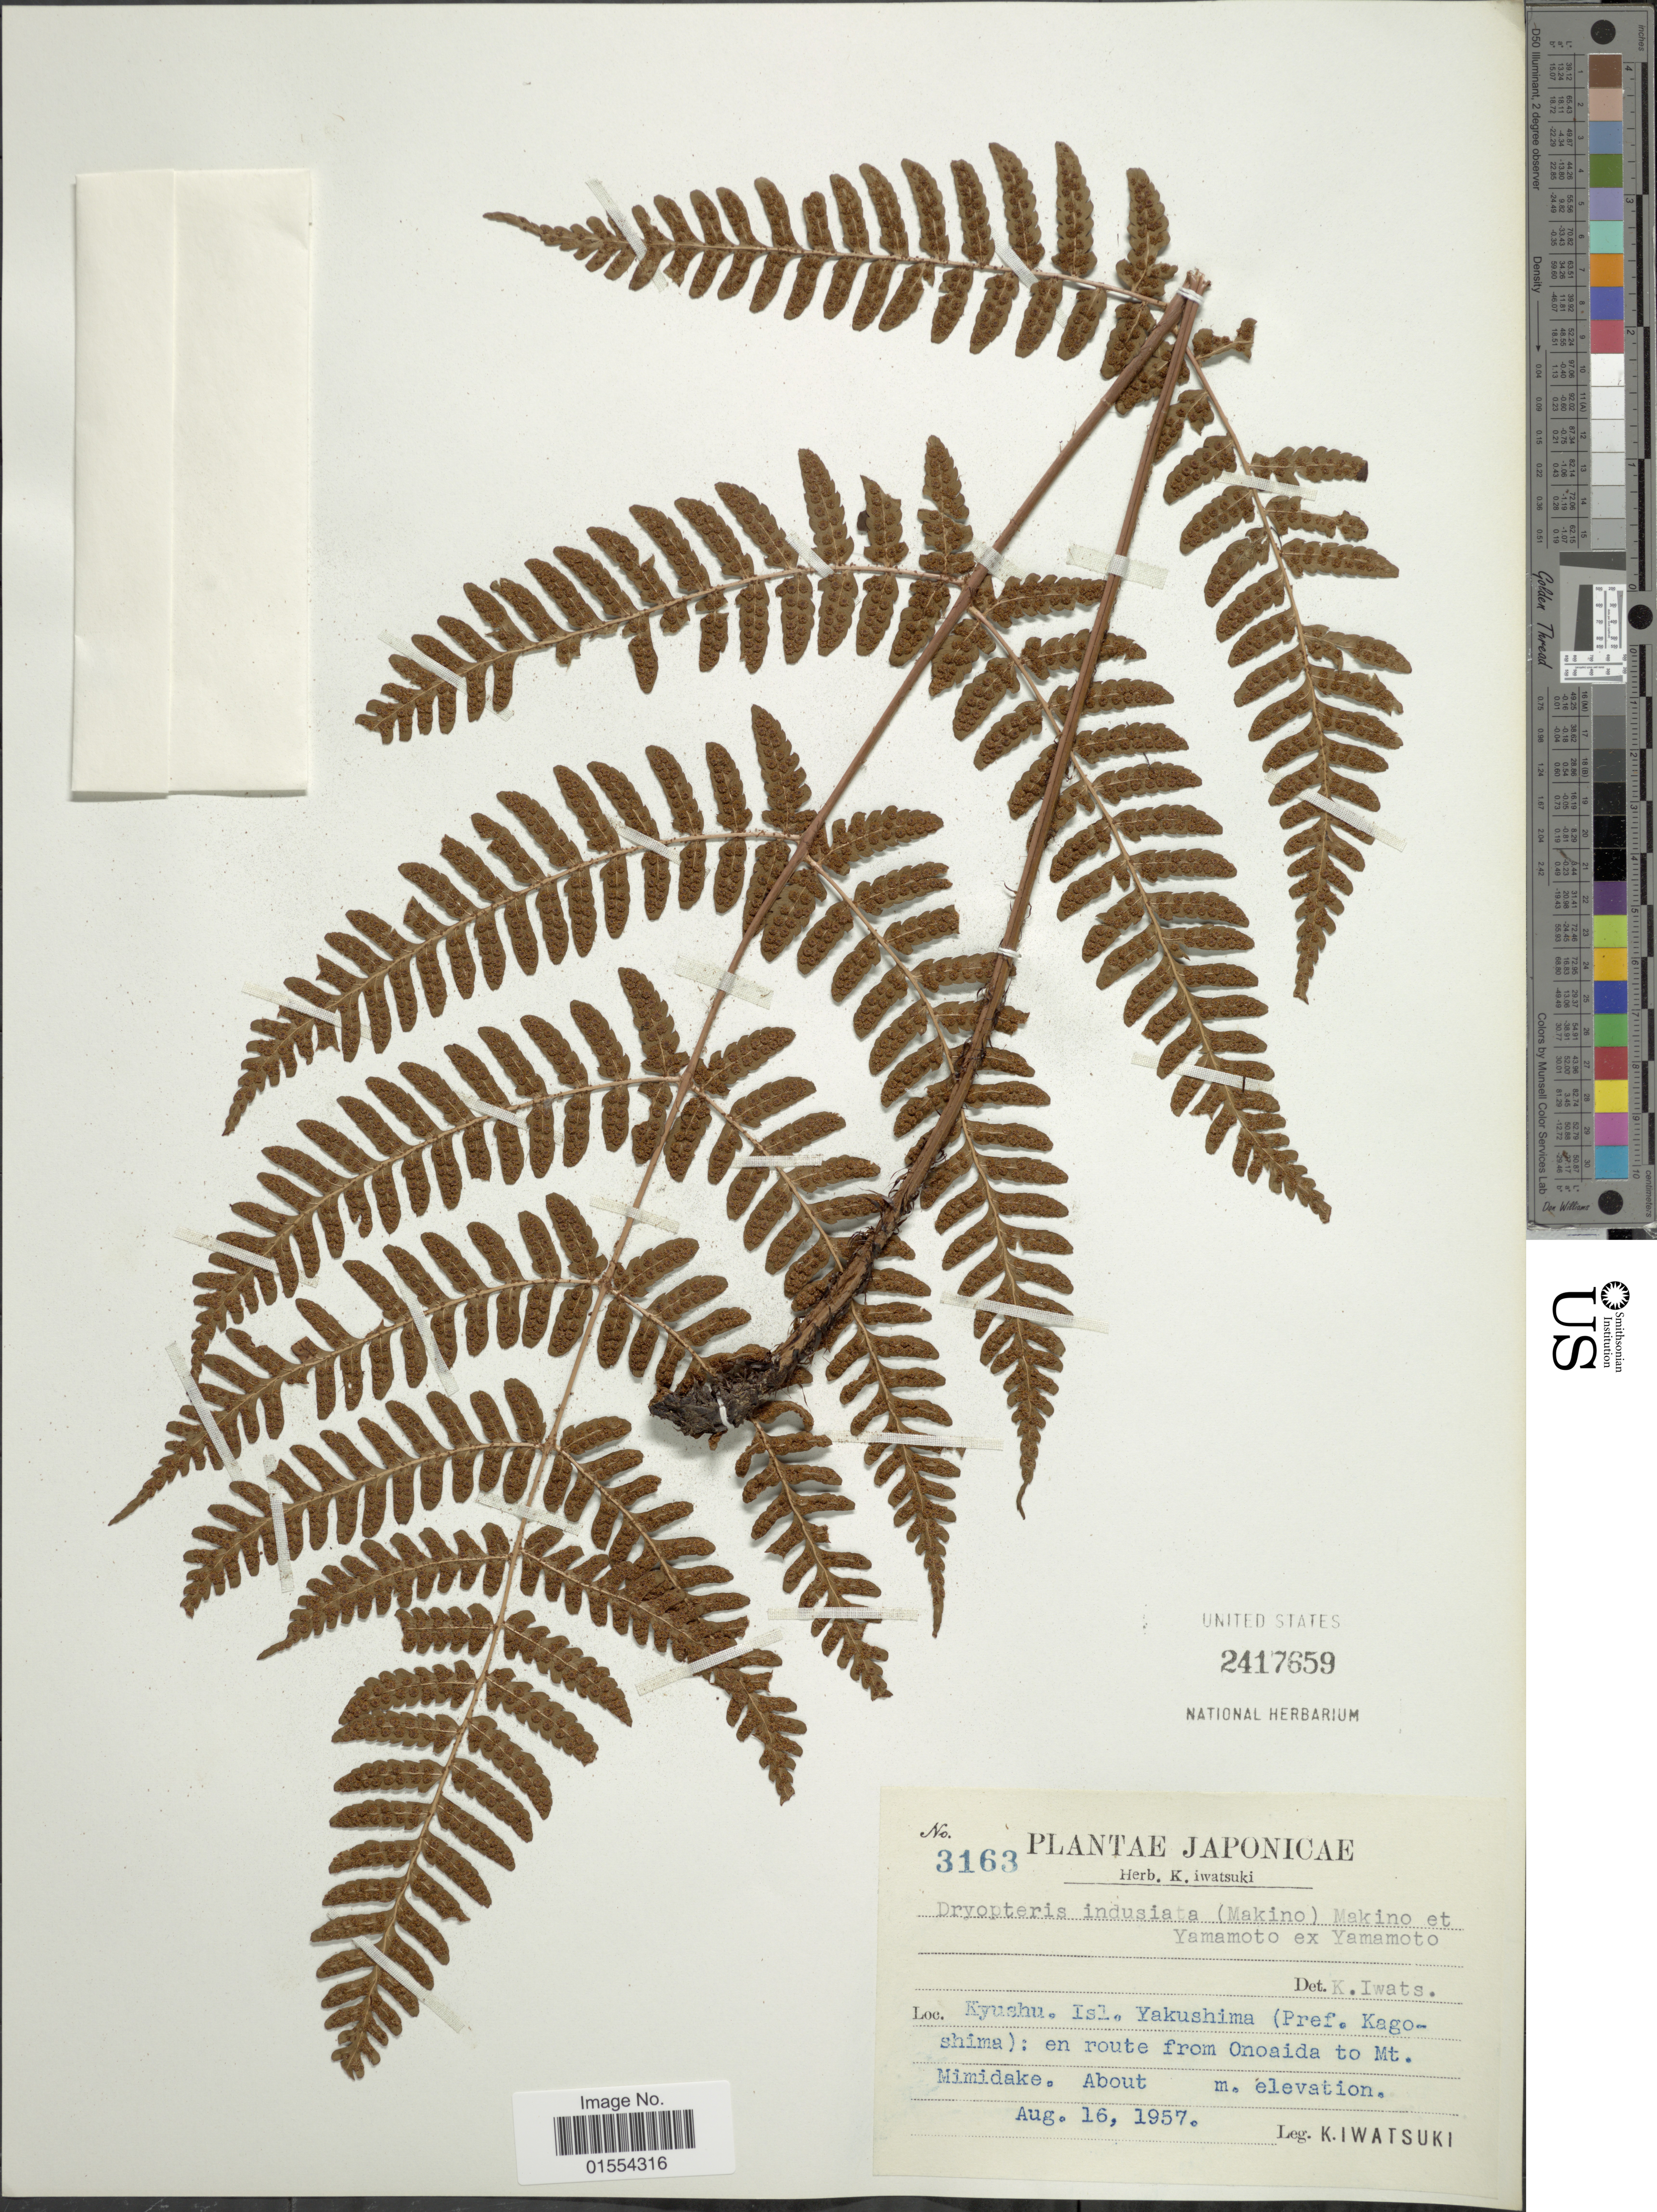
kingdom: Plantae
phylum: Tracheophyta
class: Polypodiopsida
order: Polypodiales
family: Dryopteridaceae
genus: Dryopteris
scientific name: Dryopteris indusiata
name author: (Makino) Makino & Yamam.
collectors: K. Iwatsuki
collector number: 3163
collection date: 1957-08-16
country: Japan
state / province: Okinawa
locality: Japonicae, Ryukyu, Isl. Yakushima (Pref, Kagoshima): en route from Onoaida to Mt. Mimidake.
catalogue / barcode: US 2417659